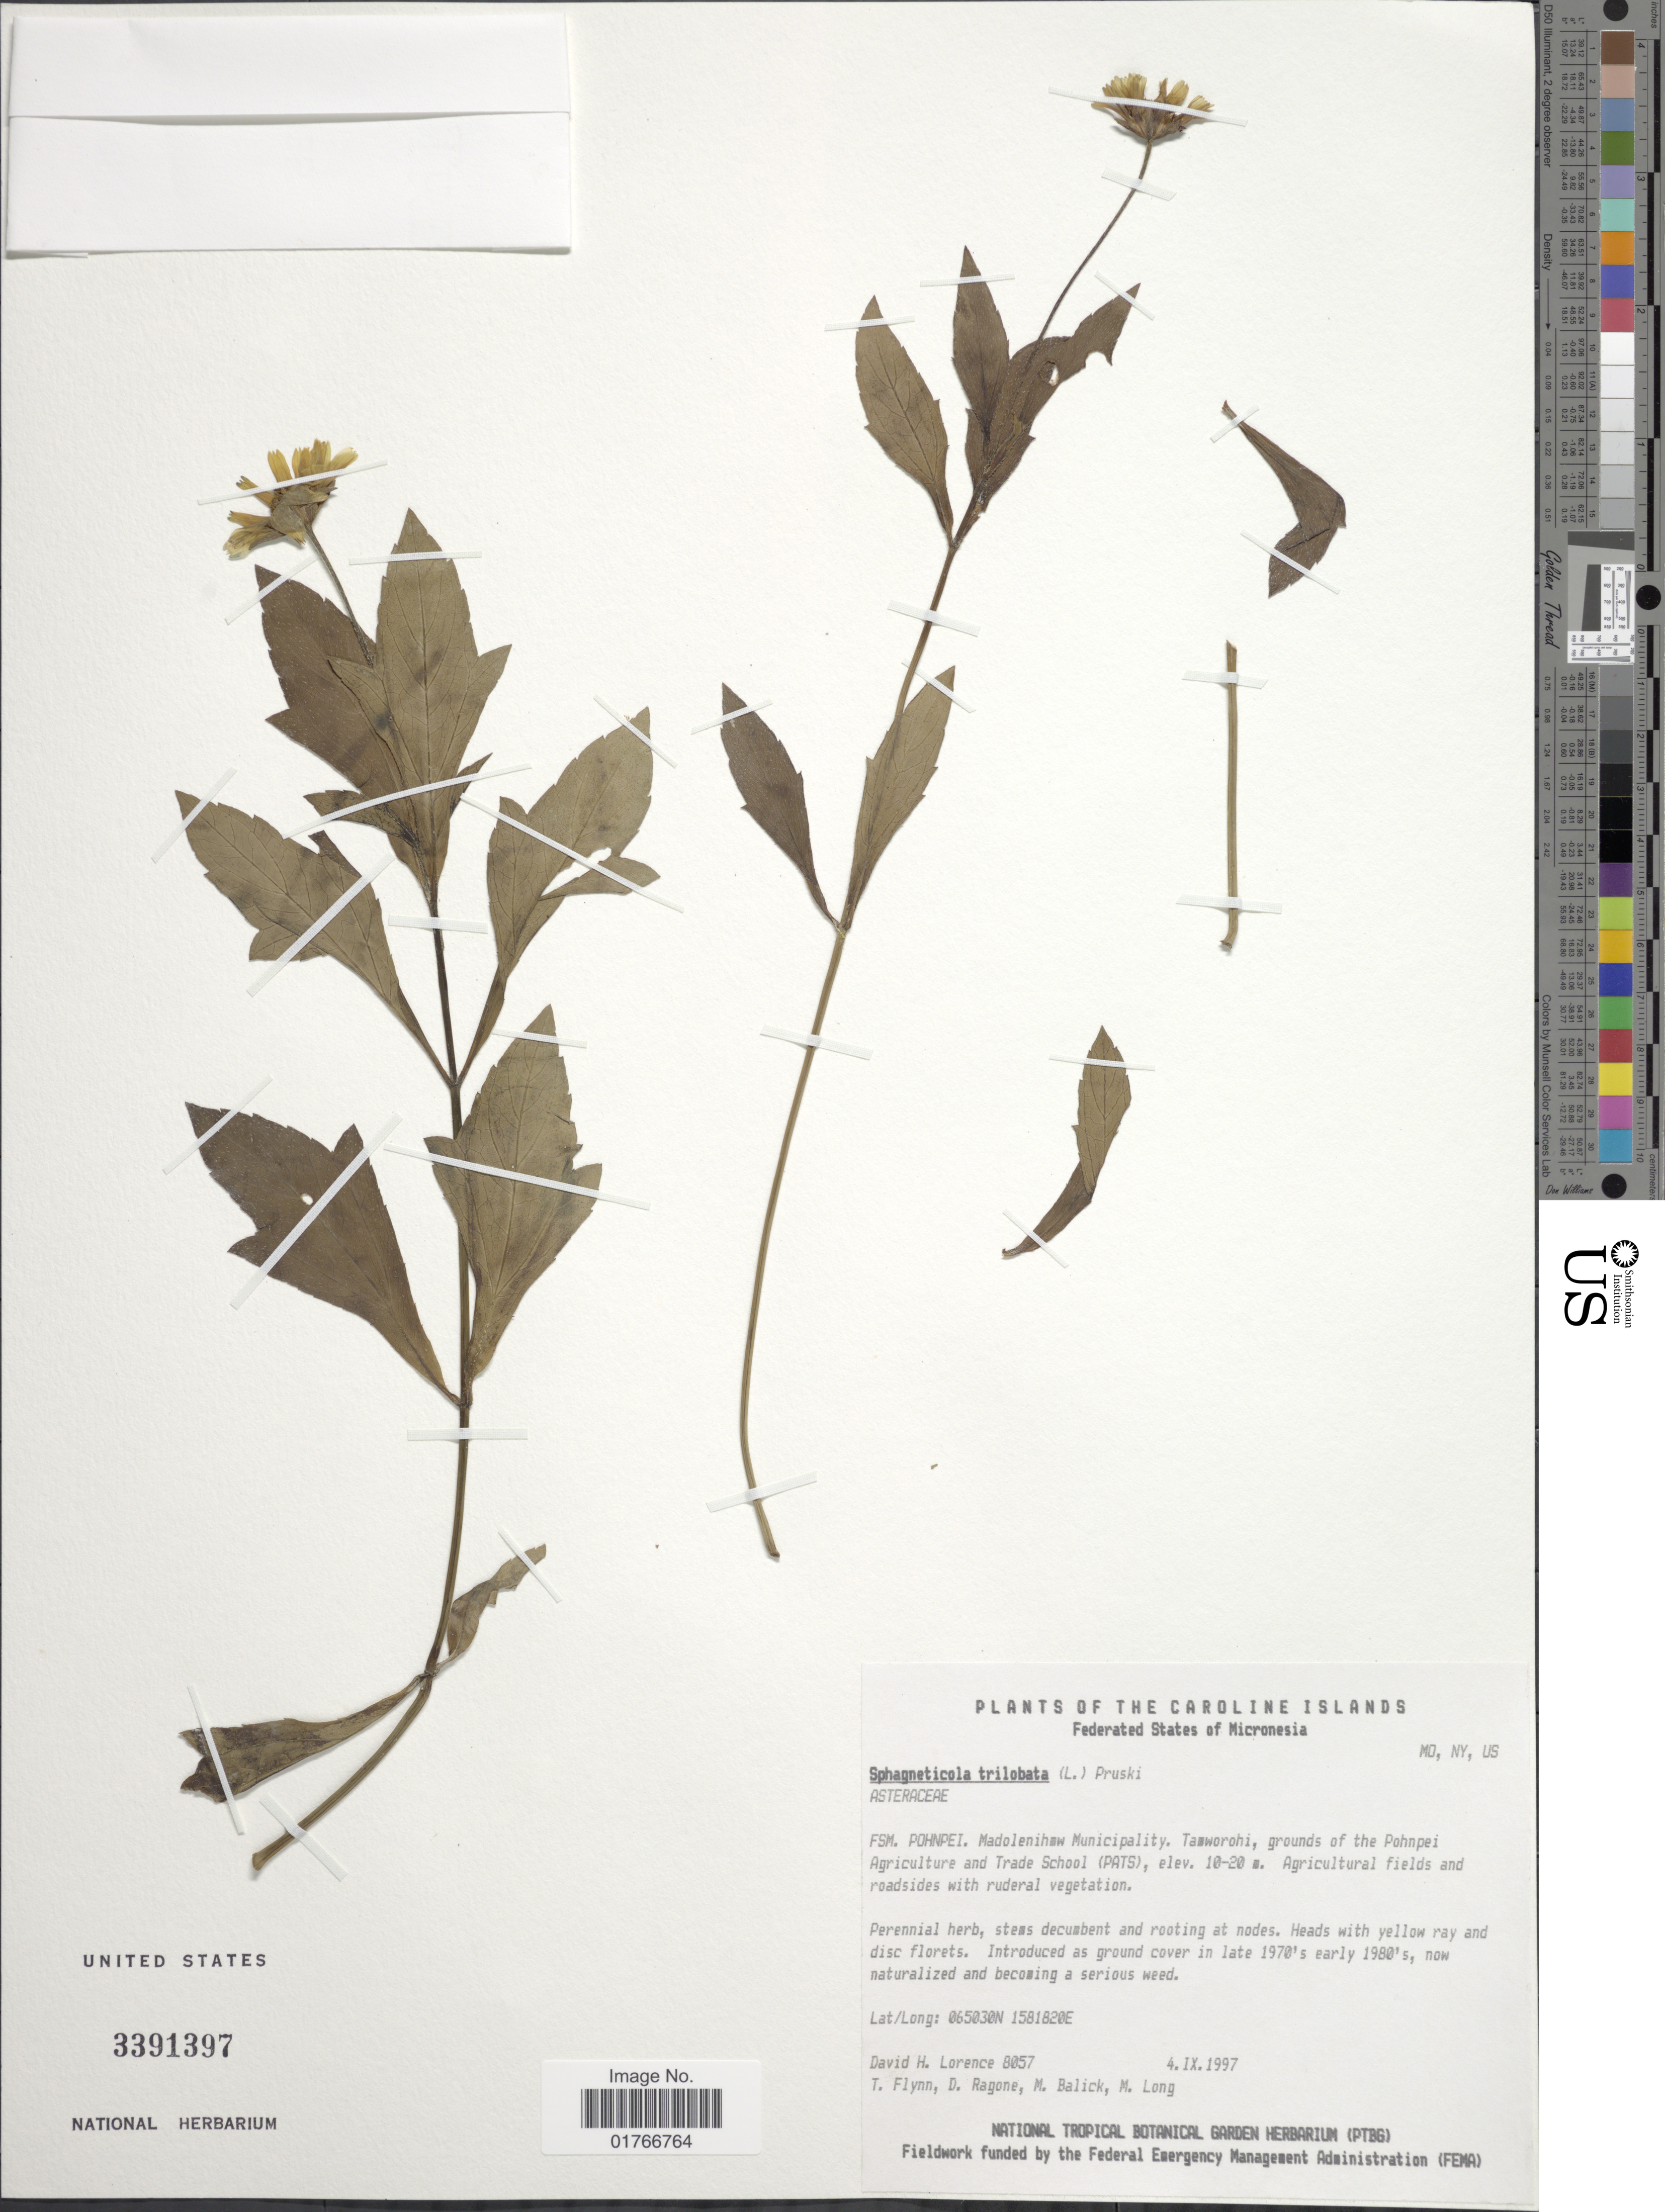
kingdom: Plantae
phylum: Tracheophyta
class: Magnoliopsida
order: Asterales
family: Asteraceae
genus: Sphagneticola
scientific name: Sphagneticola trilobata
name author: (L.) Pruski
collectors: D. Lorence, T. Flynn, D. Ragone, M. Balick & M. Long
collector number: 8057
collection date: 1997-11-04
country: Micronesia, Federated States of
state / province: Pohnpei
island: Pohnpei [Ponape]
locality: Caroline Islands, Federated States of Micronesia, FSM. Pohnpei. Madolenihaw [interpreted] Municipality, Ta [illegible text]worohi, grounds of the Pohnpei Agricultural and Trade School (PATS)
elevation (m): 10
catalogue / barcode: US 3391397